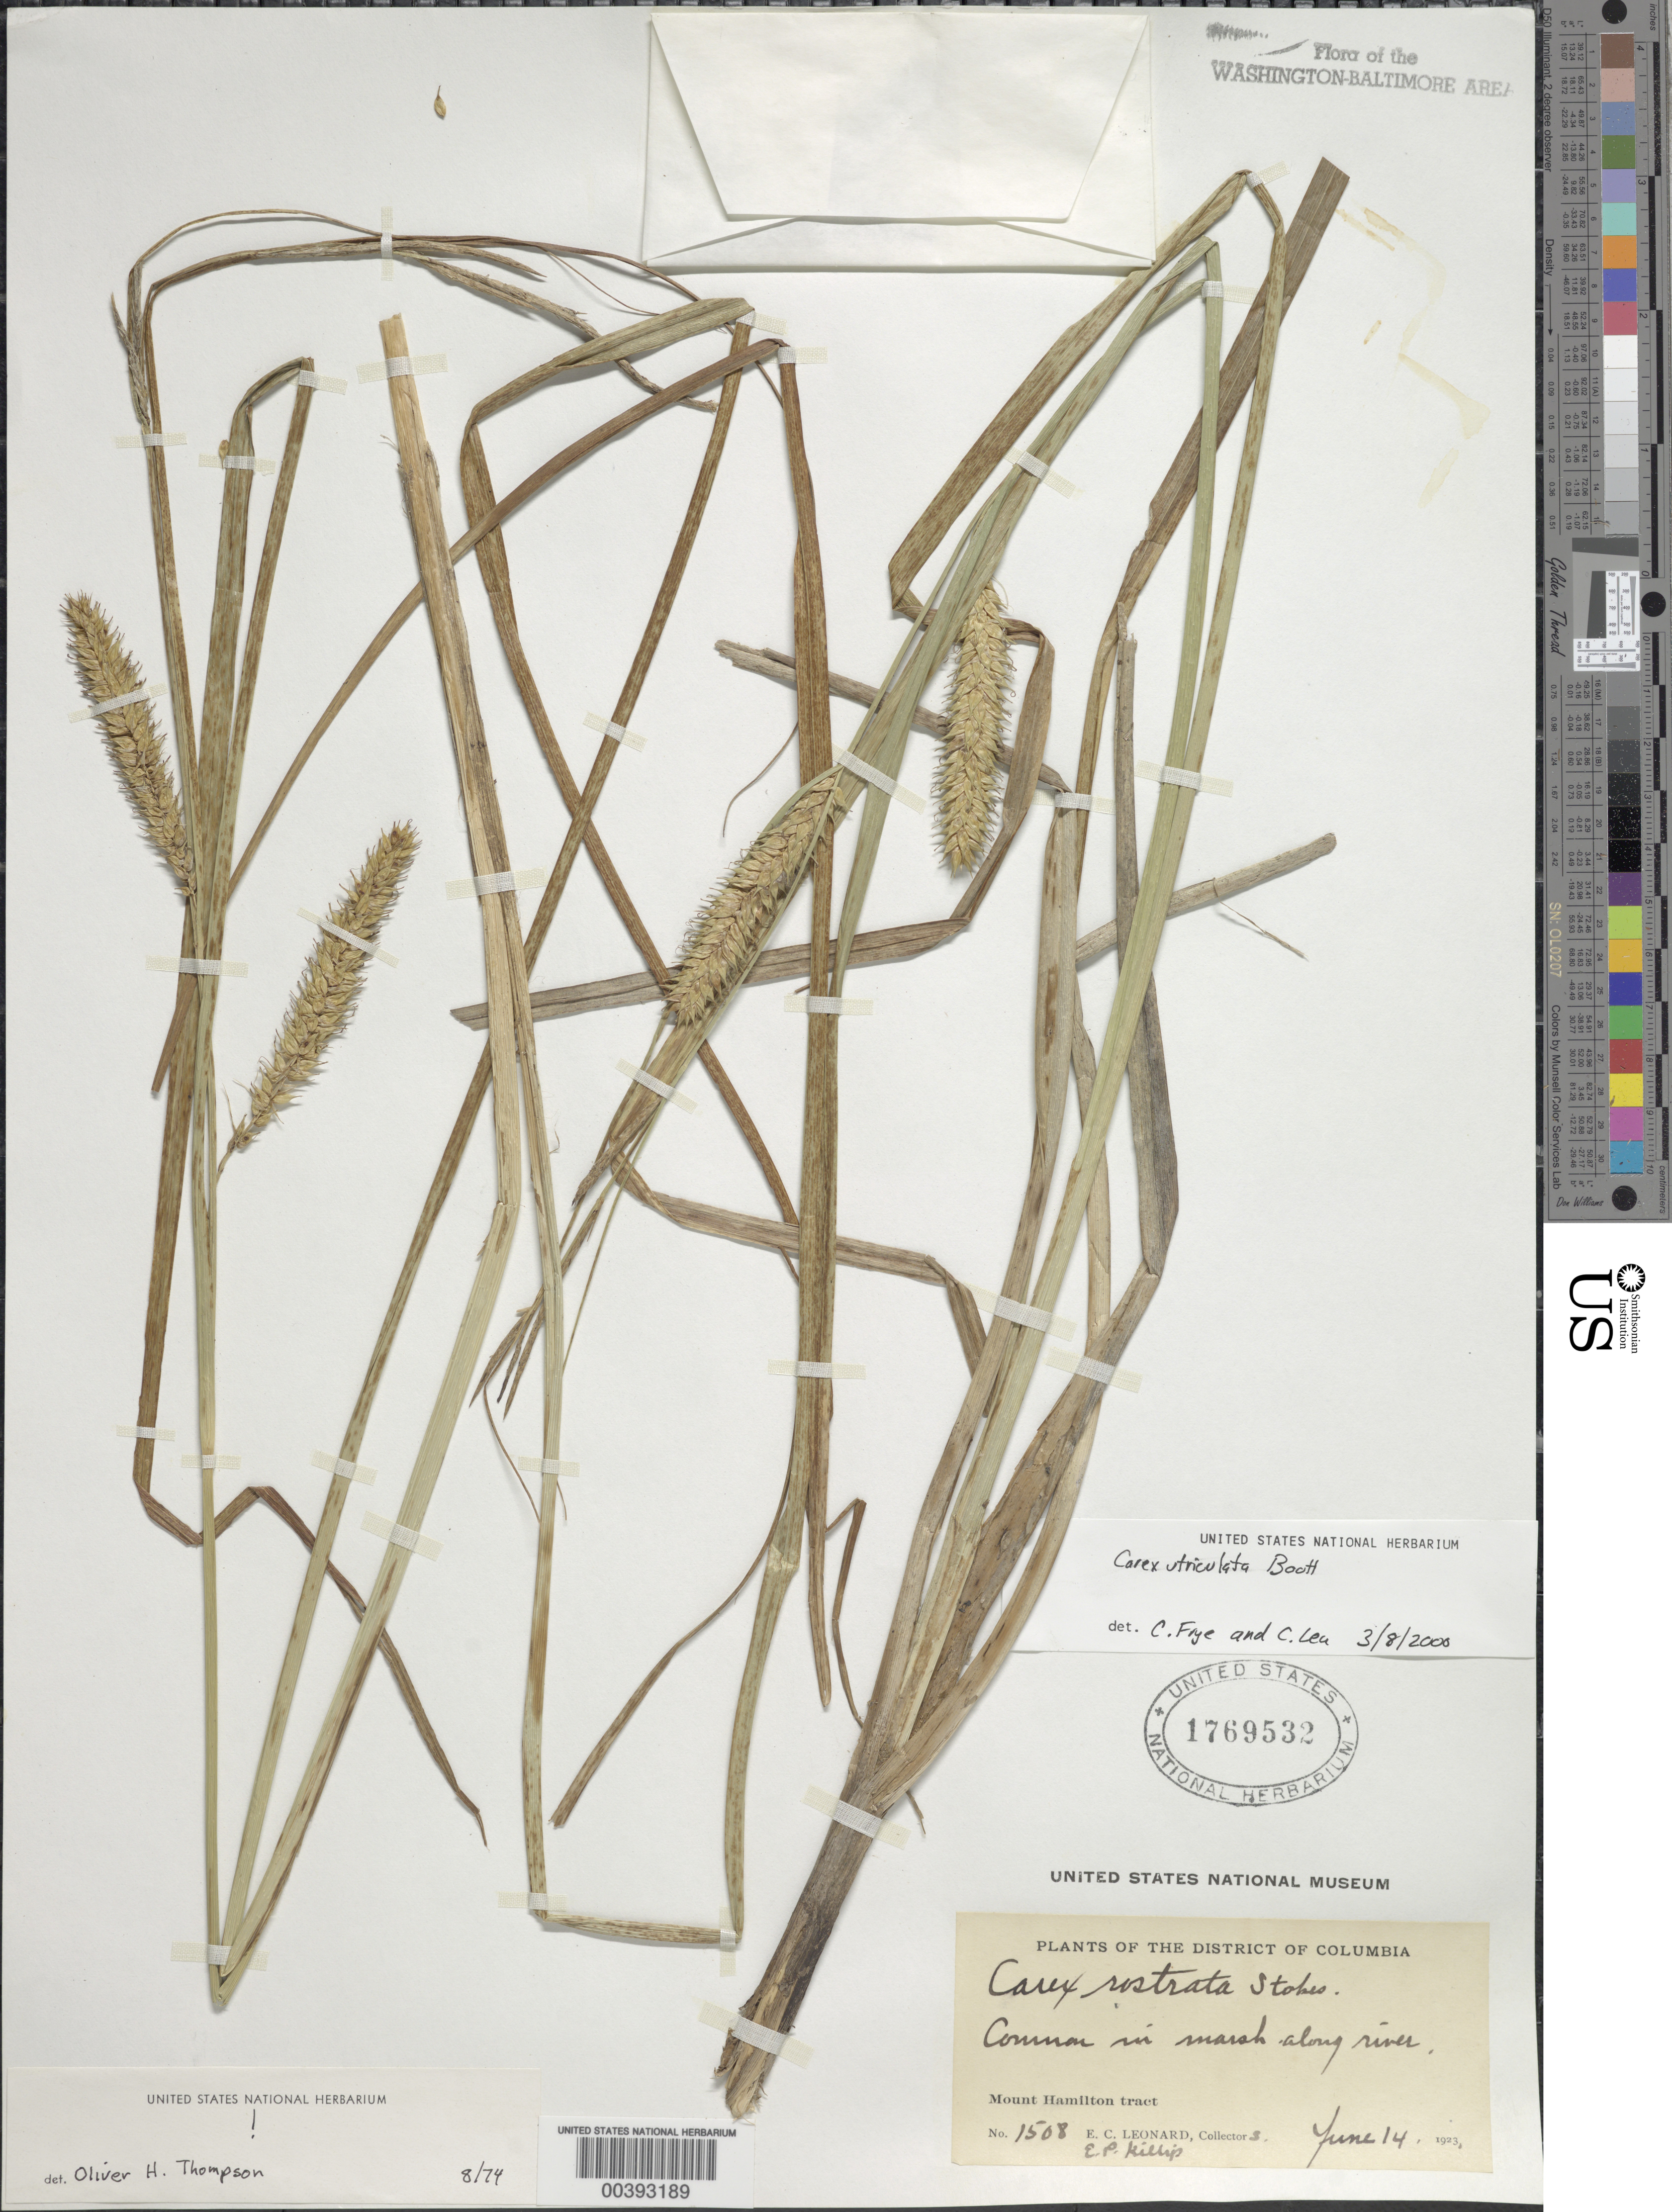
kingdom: Plantae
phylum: Tracheophyta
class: Liliopsida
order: Poales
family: Cyperaceae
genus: Carex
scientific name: Carex utriculata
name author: Boott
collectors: E. C. Leonard & E. P. Killip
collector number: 1508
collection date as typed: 14 Jun 1923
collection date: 1923-06-14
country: United States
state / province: District of Columbia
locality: Mount Hamilton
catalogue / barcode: US 1769532